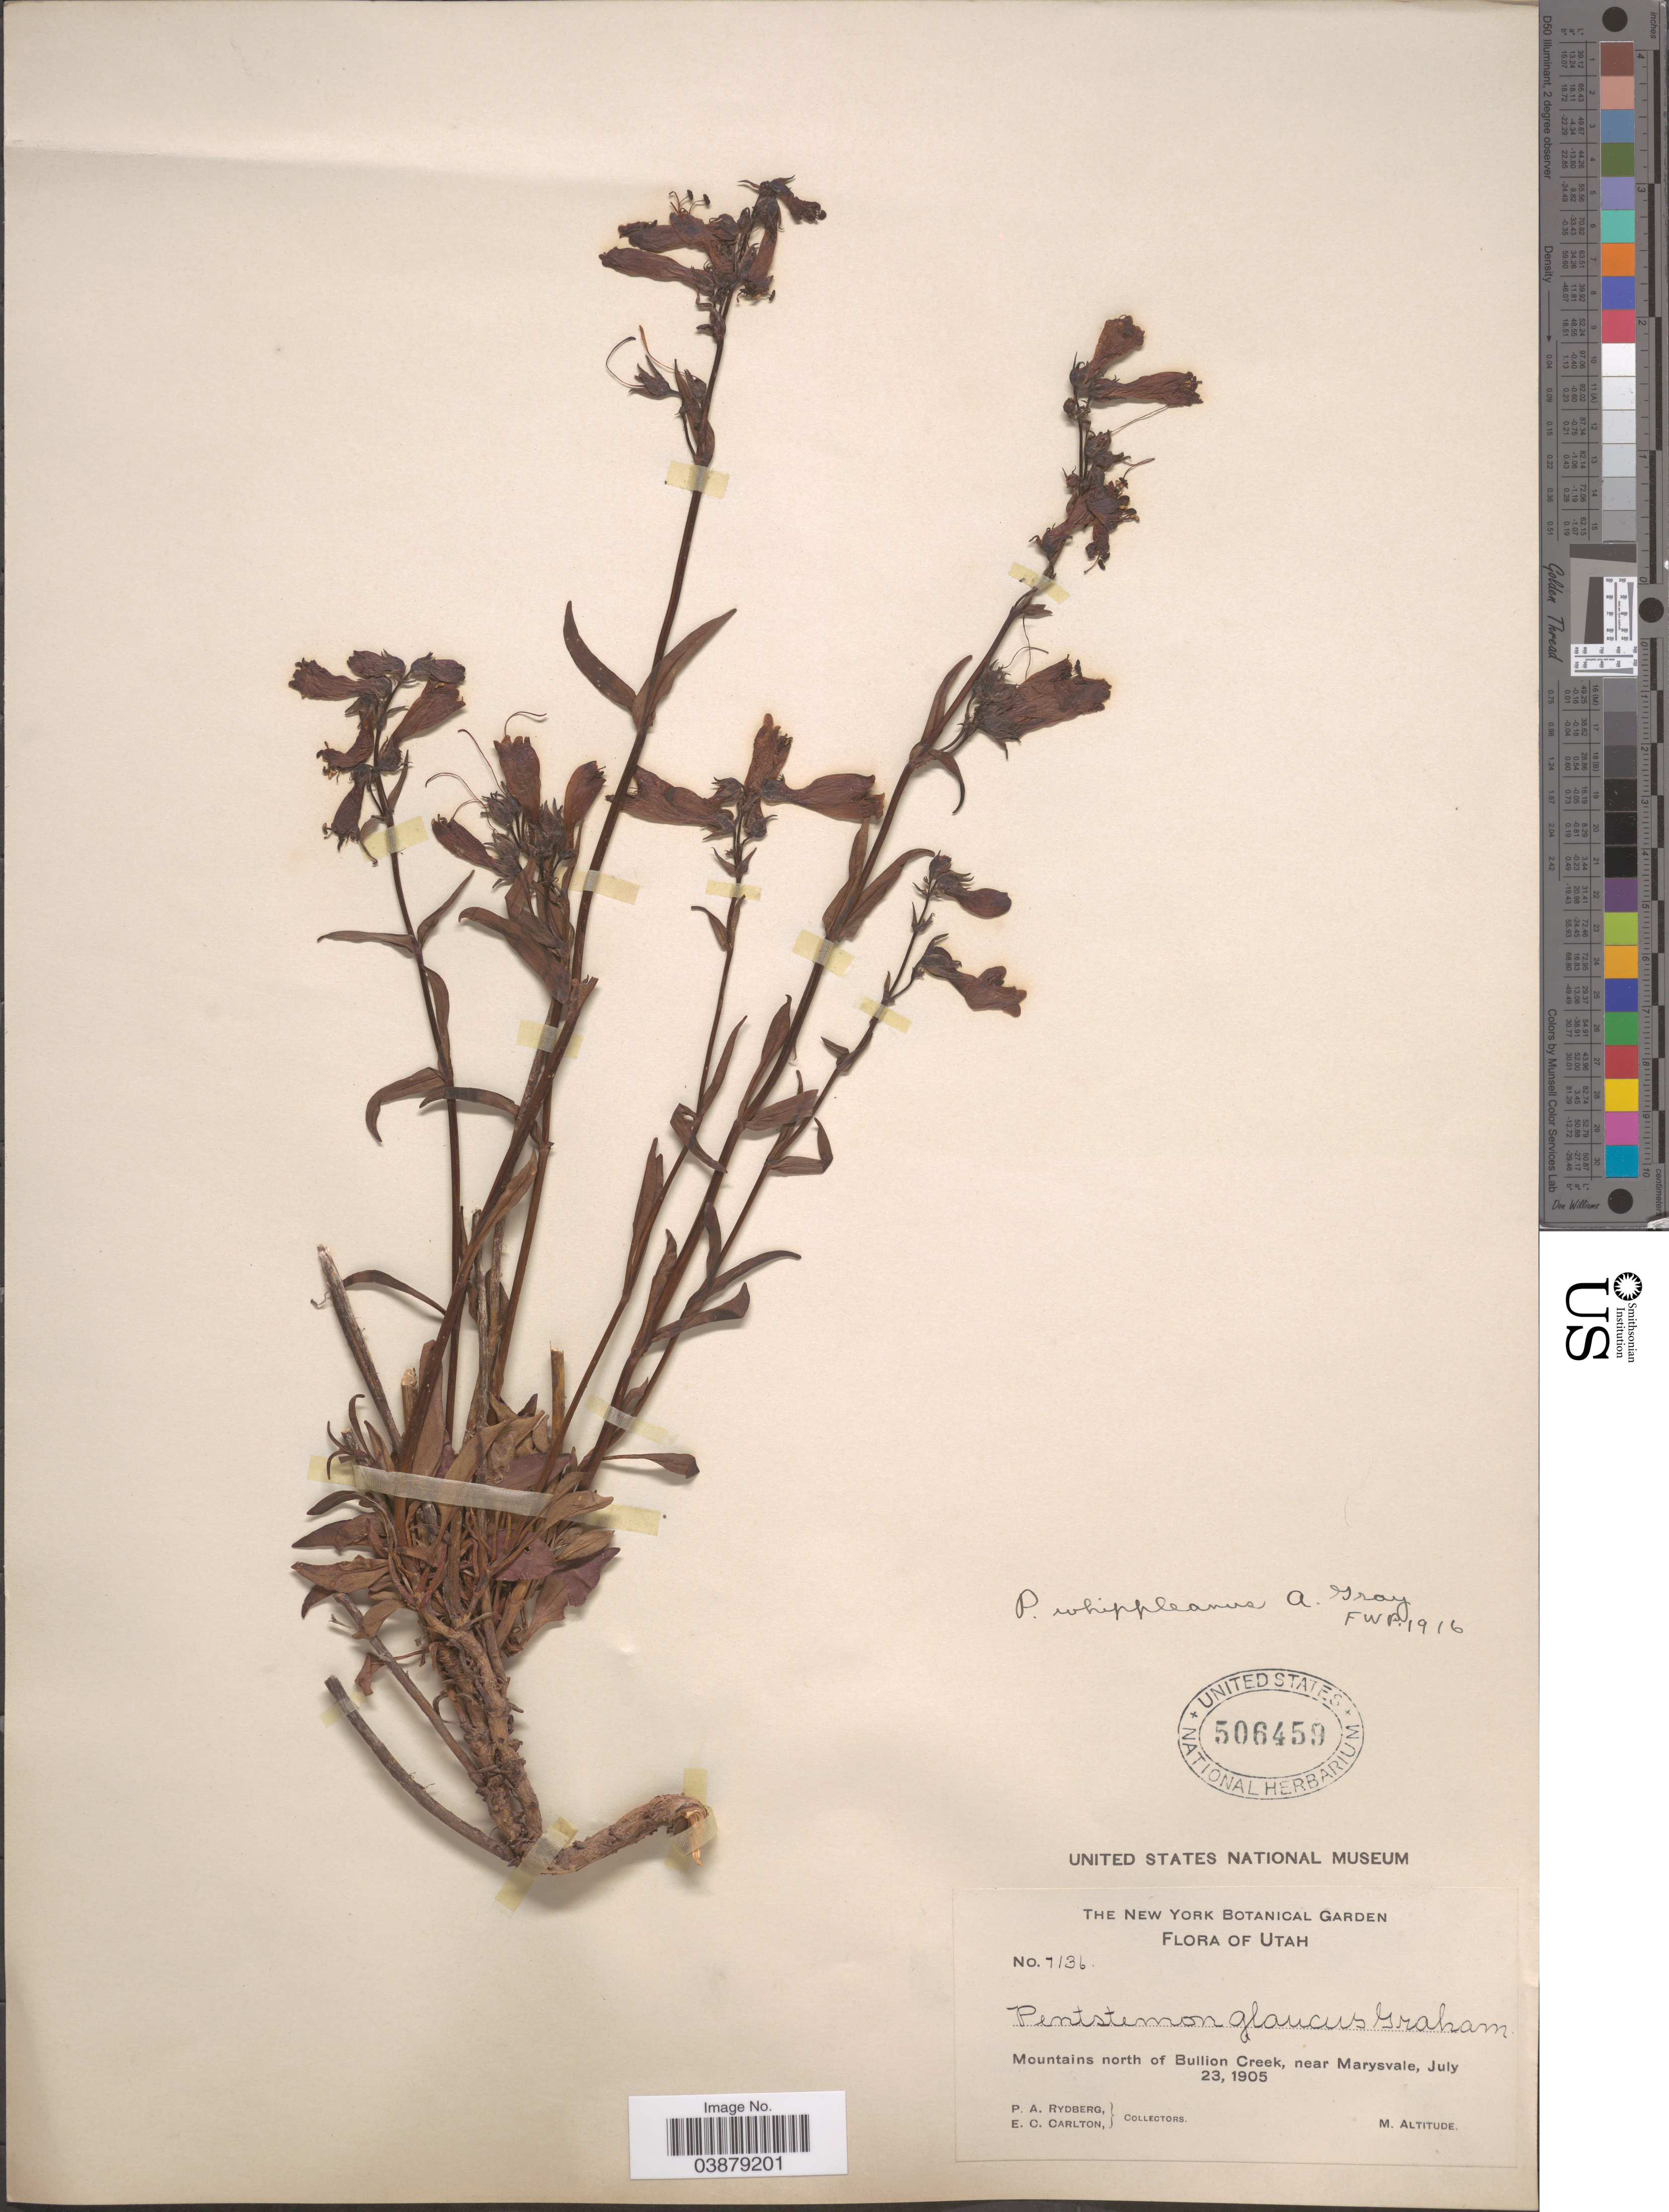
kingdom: Plantae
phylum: Tracheophyta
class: Magnoliopsida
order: Lamiales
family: Plantaginaceae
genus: Penstemon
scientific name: Penstemon whippleanus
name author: A. Gray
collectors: P. A. Rydberg & E. Carlton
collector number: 7136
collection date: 1905-07-23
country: United States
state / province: Utah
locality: Mountains north of Bullion Creek, near Marysvale.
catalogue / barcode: US 506459